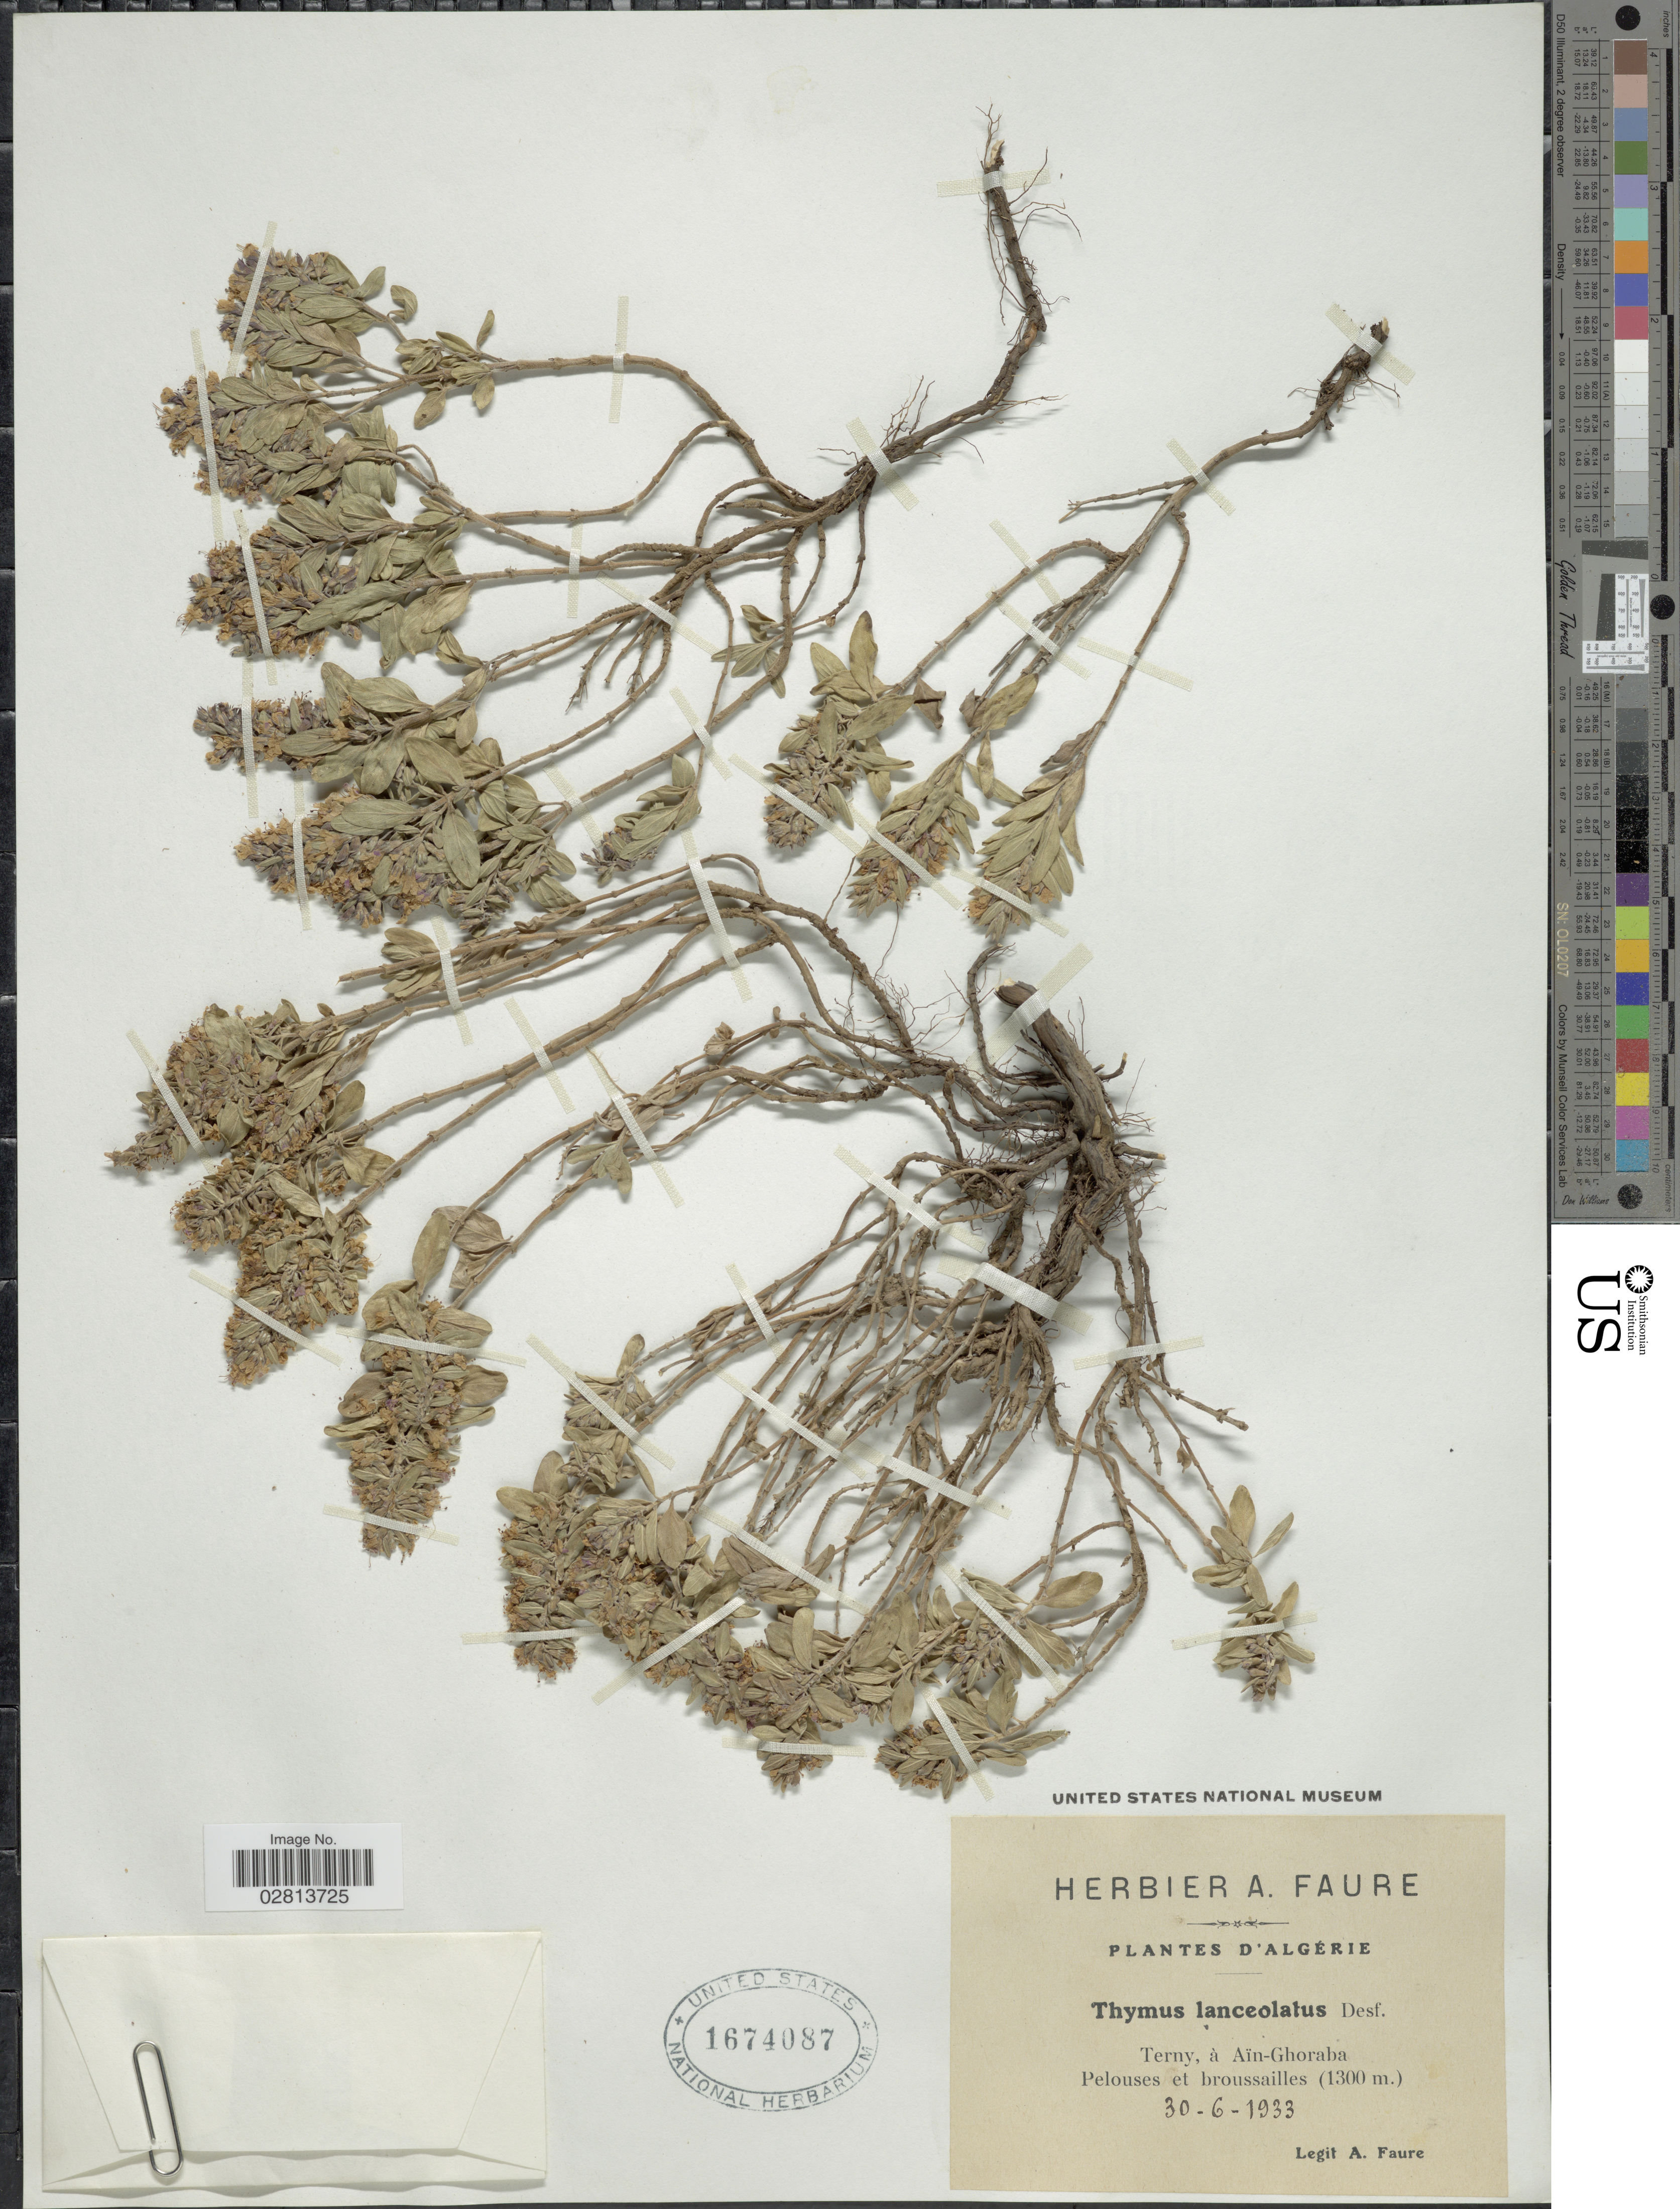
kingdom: Plantae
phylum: Tracheophyta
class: Magnoliopsida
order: Lamiales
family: Lamiaceae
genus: Thymus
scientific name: Thymus lanceolatus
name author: Desf.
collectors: A. Faure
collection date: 1933-06-30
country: Algeria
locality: Terny, à Aïn-Ghoraba, Pelouses et broussailles.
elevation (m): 1300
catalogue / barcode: US 1674087